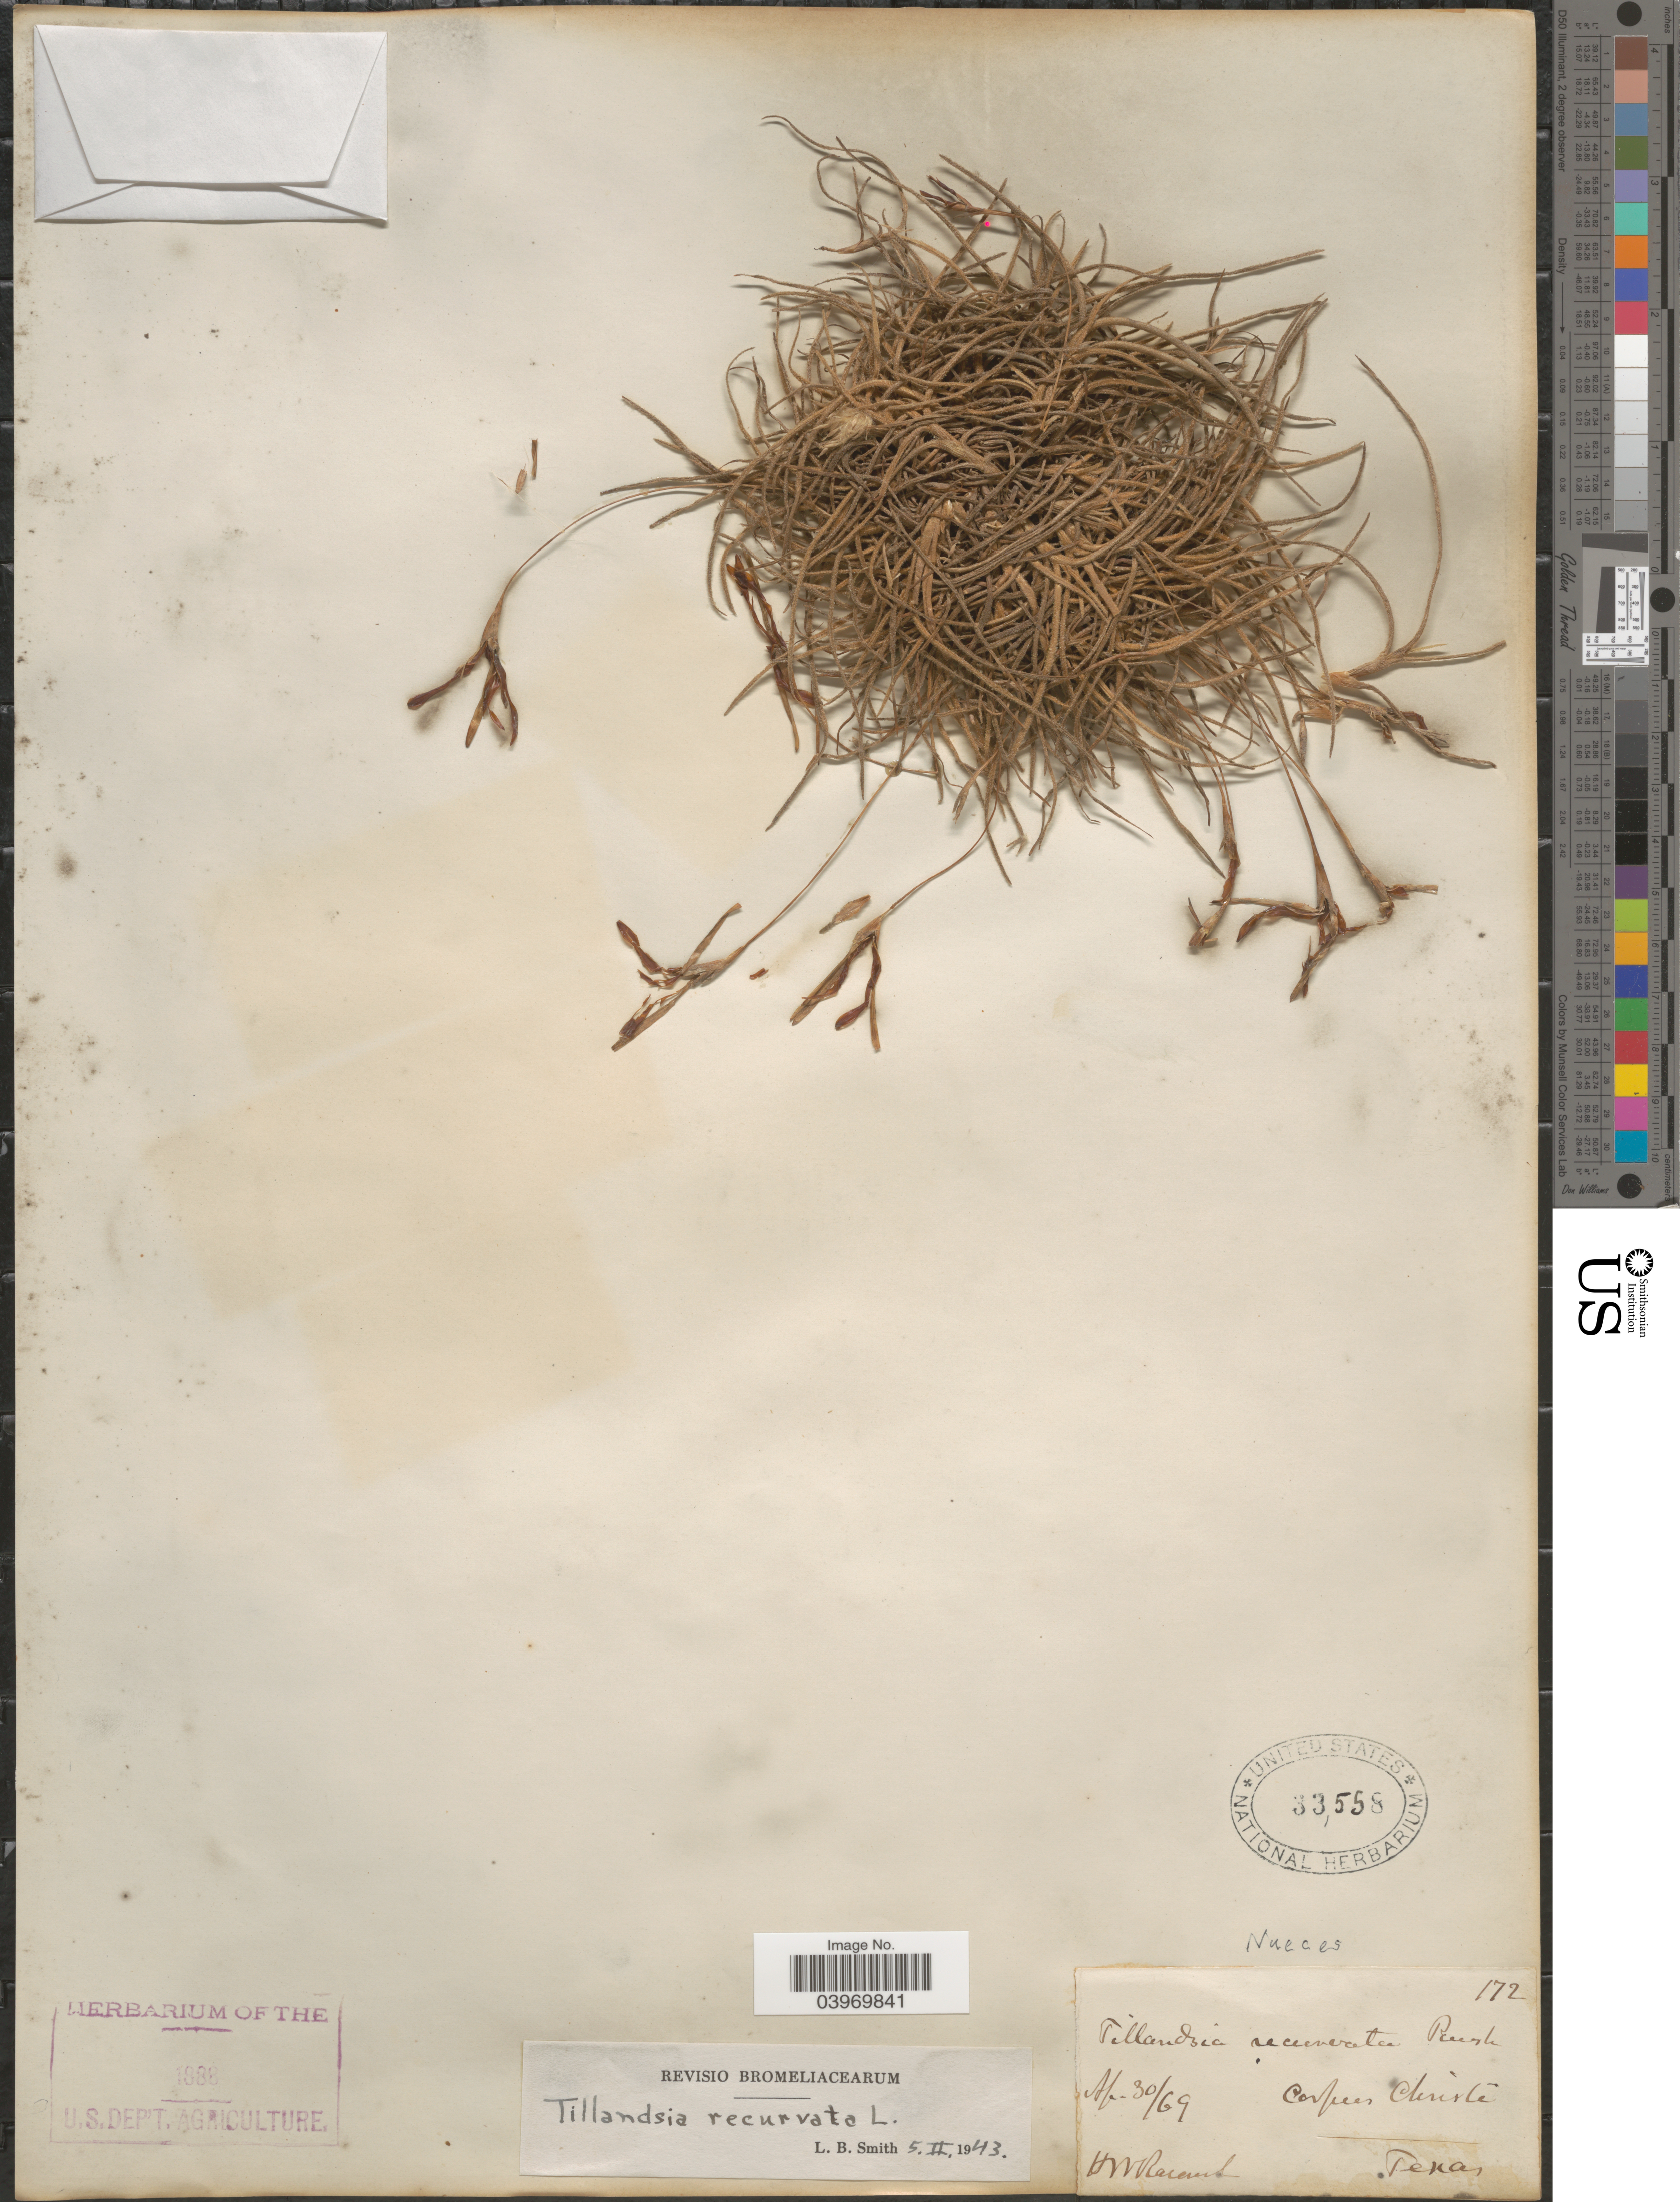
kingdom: Plantae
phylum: Tracheophyta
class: Liliopsida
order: Poales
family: Bromeliaceae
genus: Tillandsia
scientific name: Tillandsia recurvata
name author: L.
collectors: H. Raceval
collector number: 172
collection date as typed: Transcribed d/m/y: 30/4/69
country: United States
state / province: Texas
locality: Nueces. Corpus Christi.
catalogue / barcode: US 33558